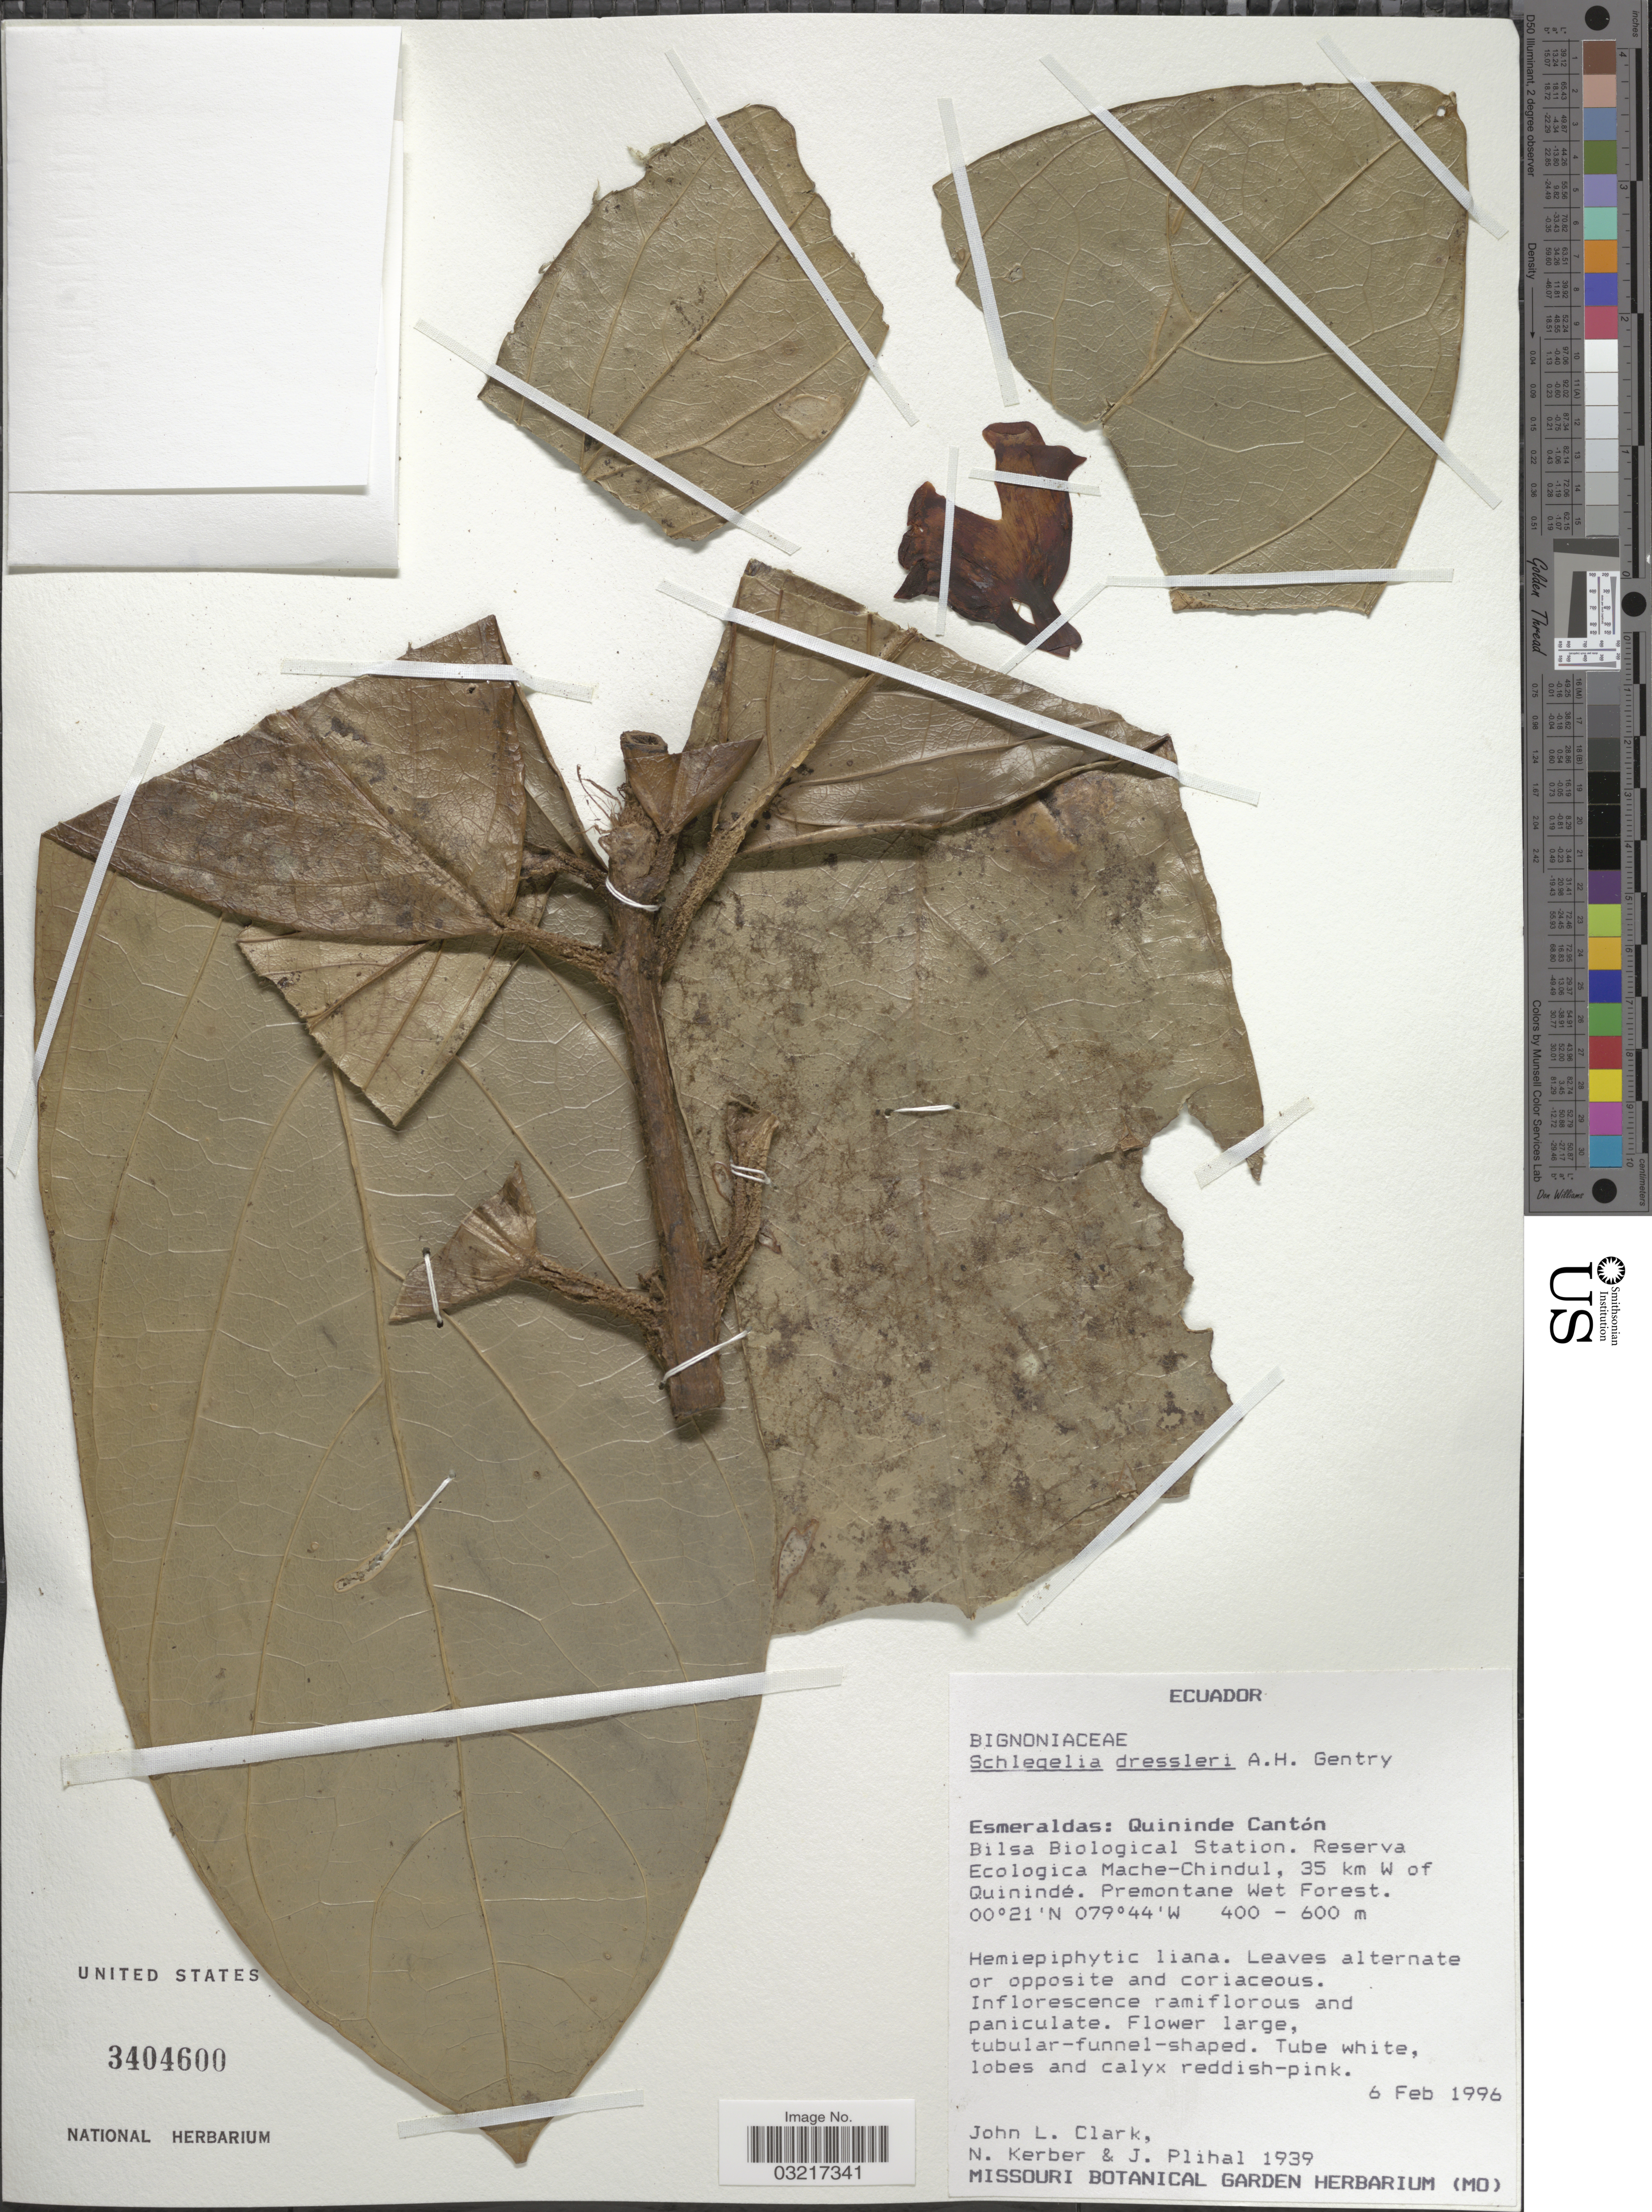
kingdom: Plantae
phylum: Tracheophyta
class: Magnoliopsida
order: Lamiales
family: Schlegeliaceae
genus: Schlegelia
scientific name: Schlegelia sp.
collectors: J. L. Clark, N. Kerber & J. Plihal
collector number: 1939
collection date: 1996-02-06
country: Ecuador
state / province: Esmeraldas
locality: Quininde Cantón. Bilsa Biological Station. Reserva Ecologica Mache-Chindul, 35 km W of Quinindé. Premontane Wet Forest.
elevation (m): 400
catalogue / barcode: US 3404600